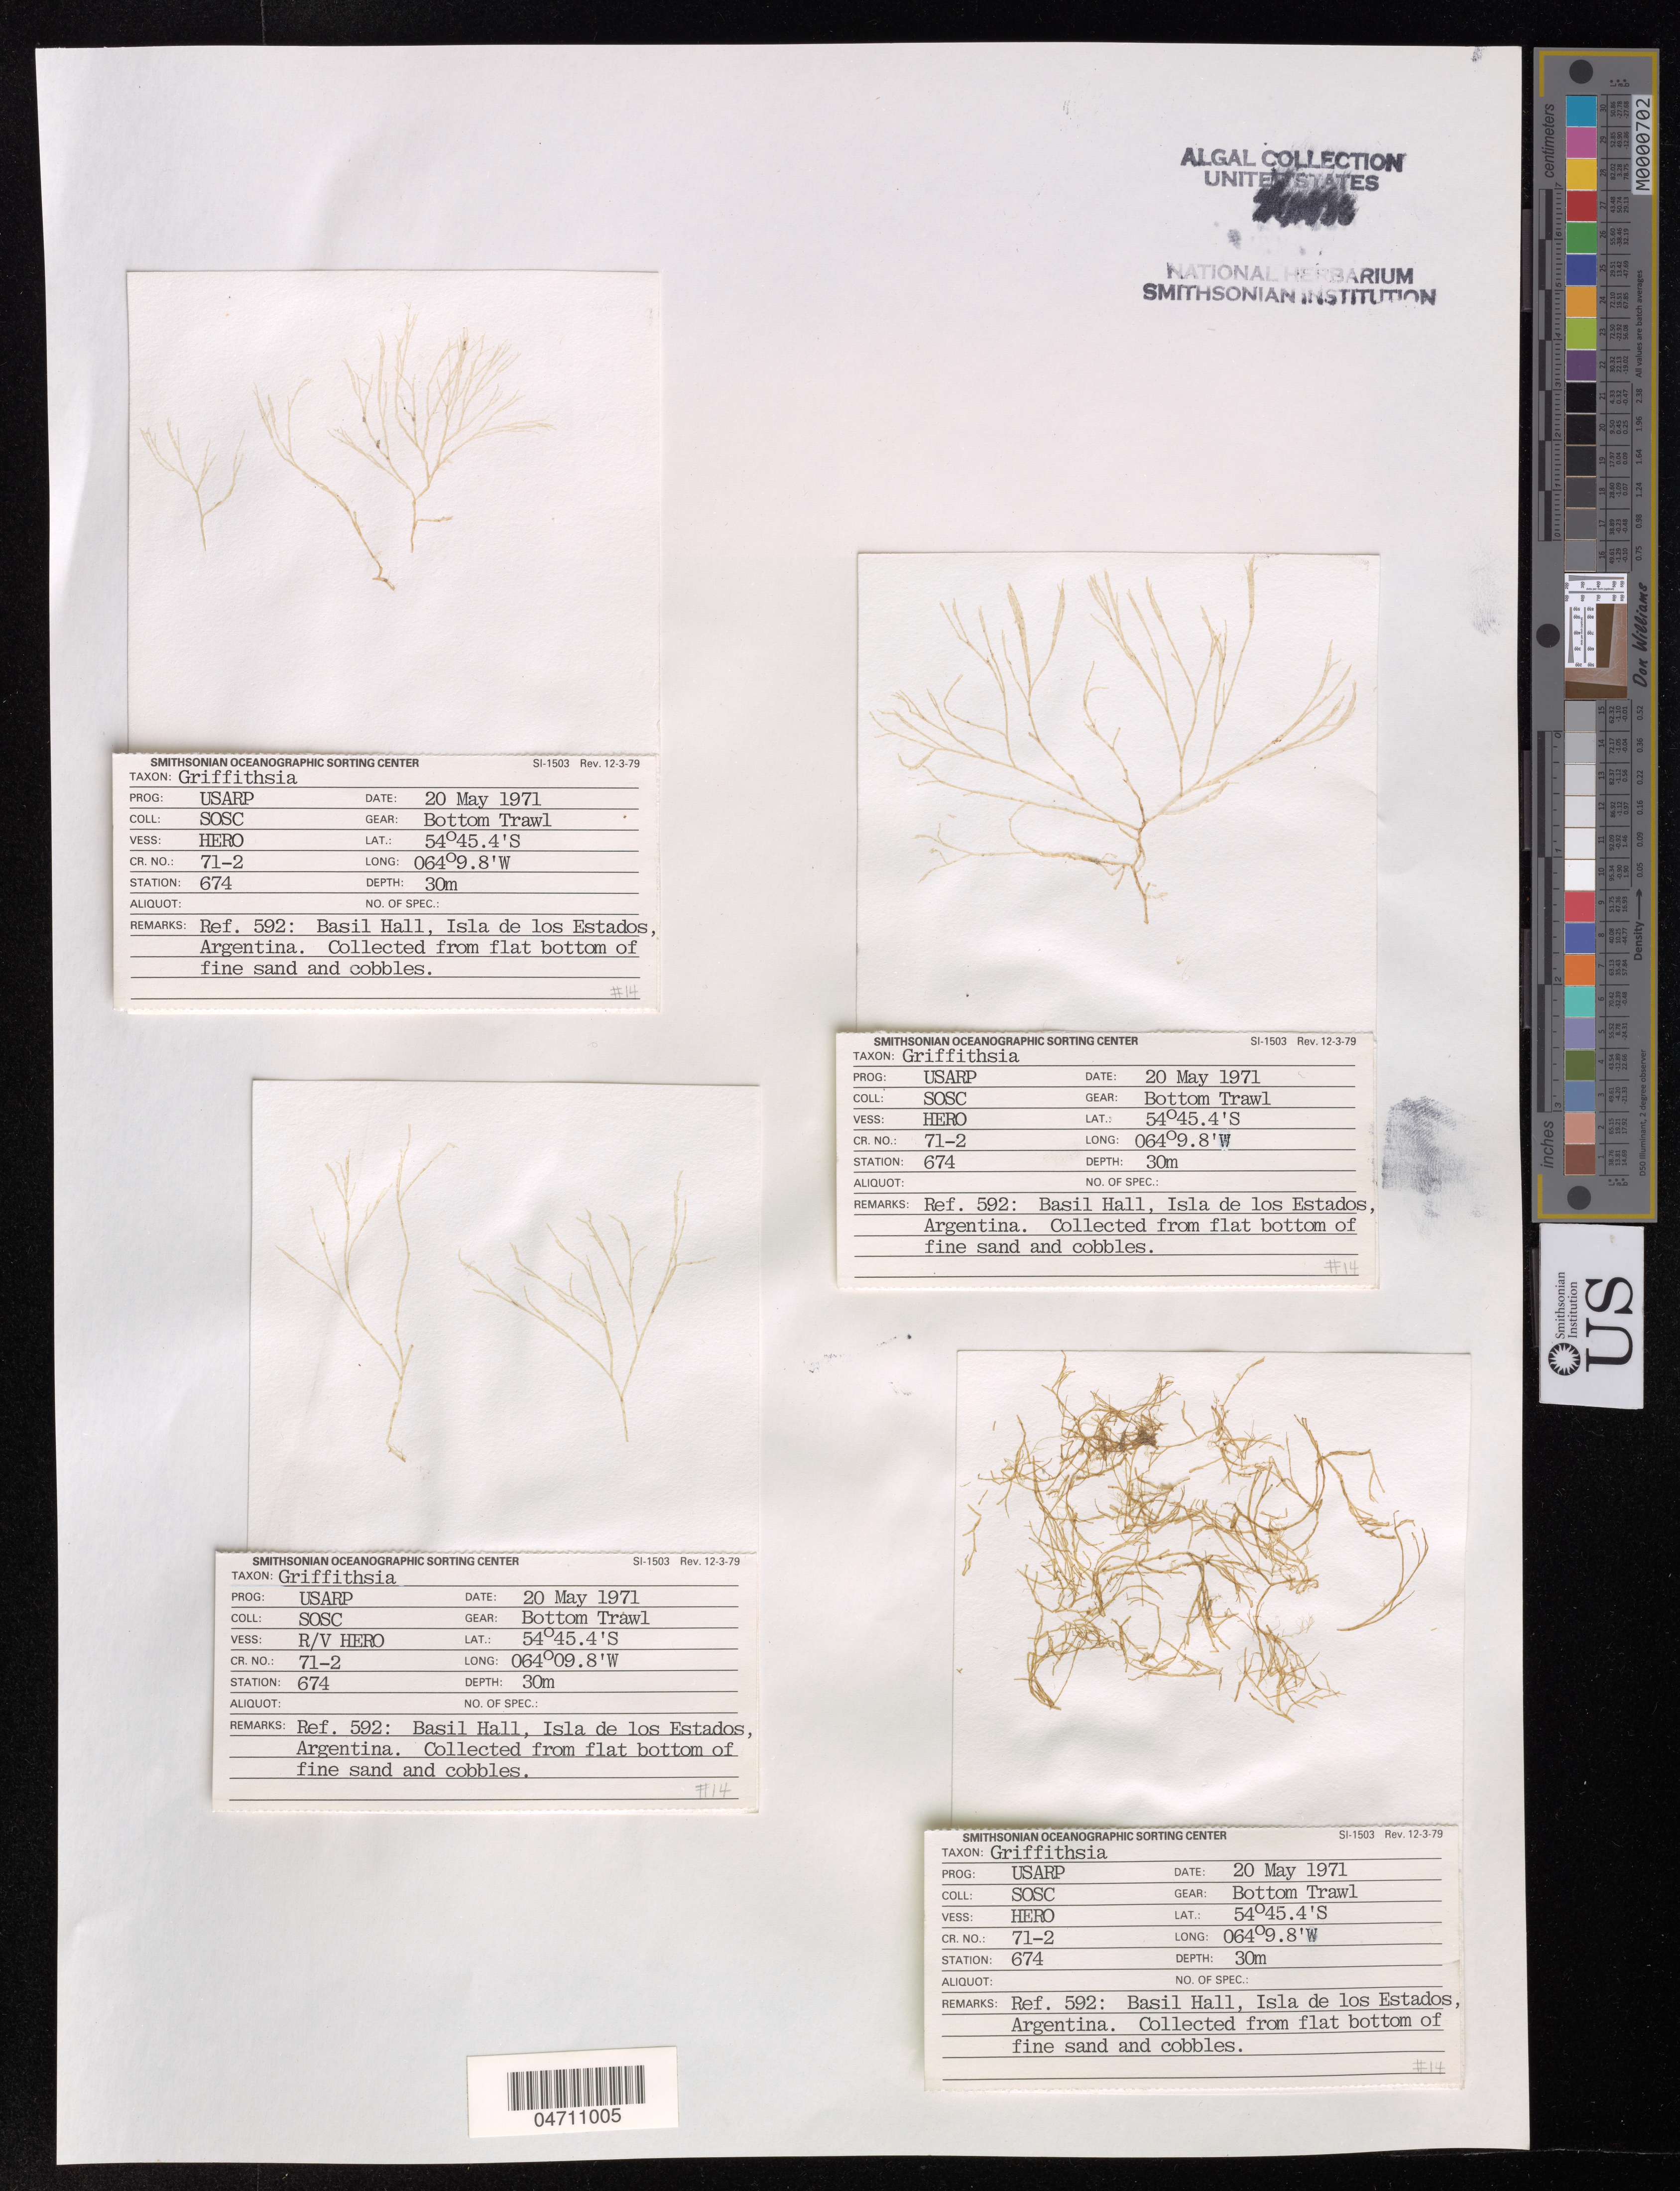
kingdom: Plantae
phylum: Rhodophyta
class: Florideophyceae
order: Ceramiales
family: Wrangeliaceae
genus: Griffithsia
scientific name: Griffithsia sp.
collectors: SOSC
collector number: Station 674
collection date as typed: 20 May 1971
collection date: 1971-05-20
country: Argentina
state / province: Tierra del Fuego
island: Isla de los Estados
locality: Basil Hall